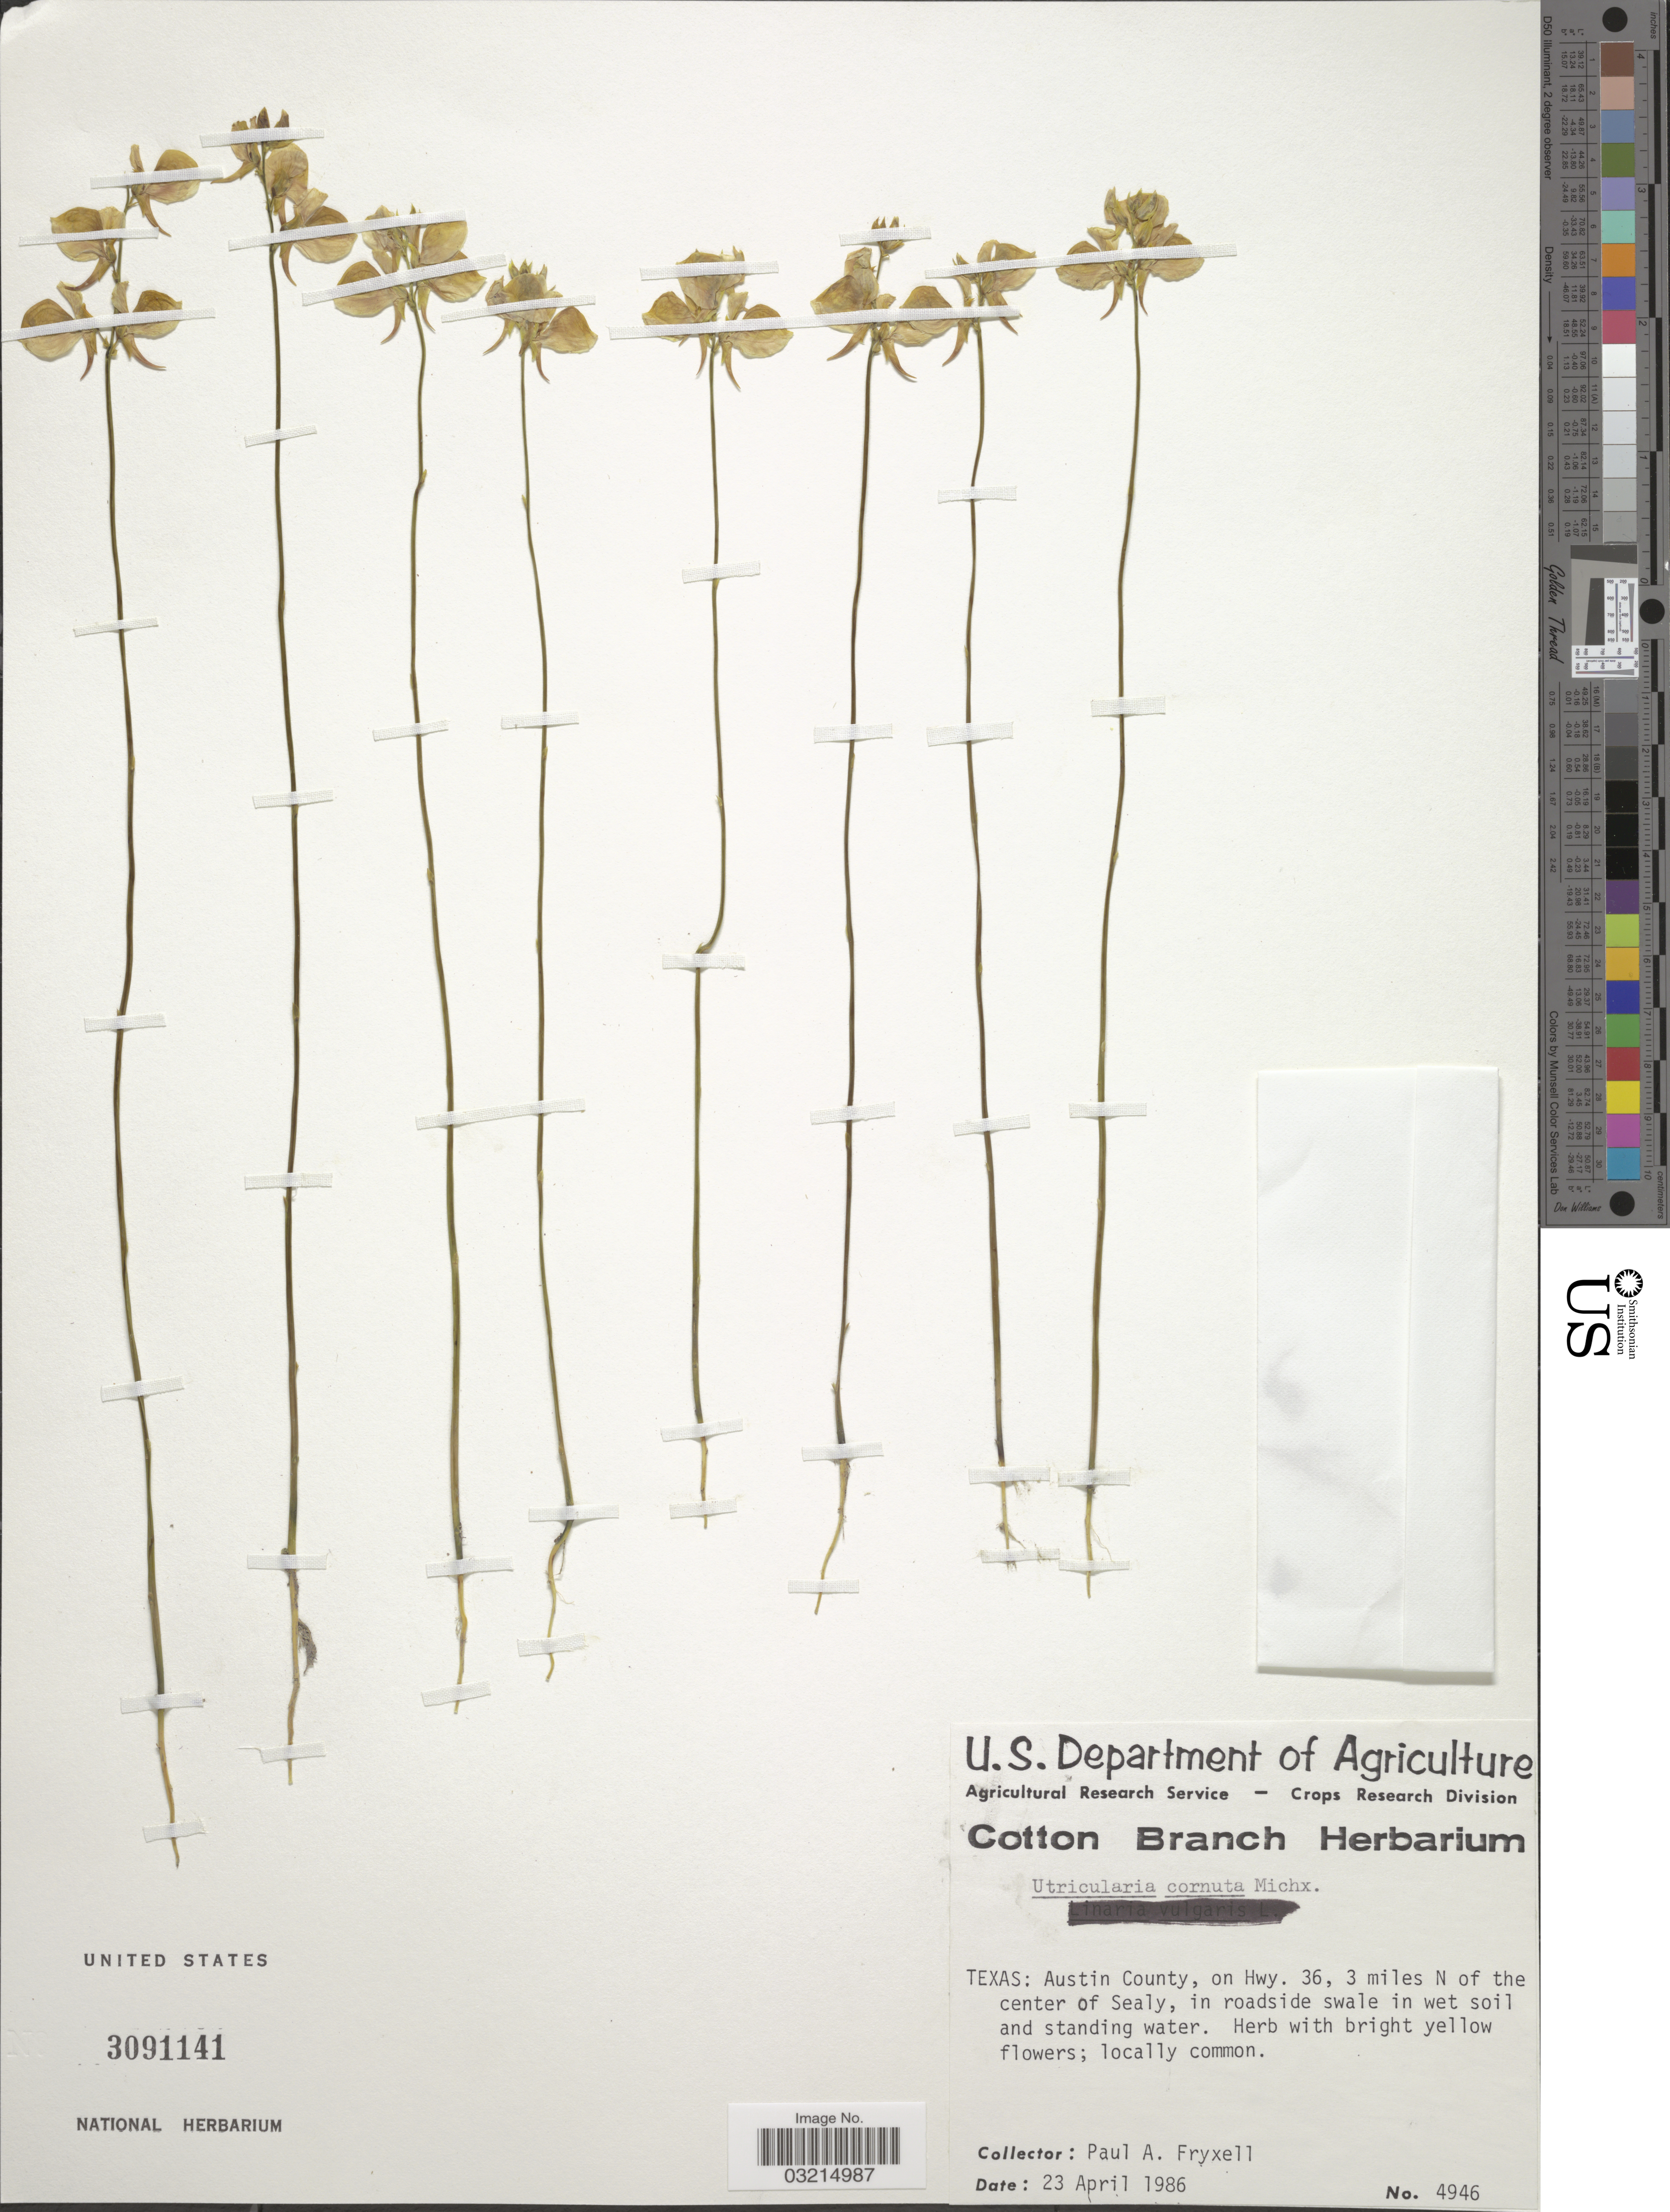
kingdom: Plantae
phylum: Tracheophyta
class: Magnoliopsida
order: Lamiales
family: Lentibulariaceae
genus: Utricularia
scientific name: Utricularia cornuta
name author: Michx.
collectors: P. A. Fryxell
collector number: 4946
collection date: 1986-04-23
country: United States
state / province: Texas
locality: Austin County, on Hwy. 36, 3 miles N of the center of Sealy, in roadside swale.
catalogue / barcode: US 3091141